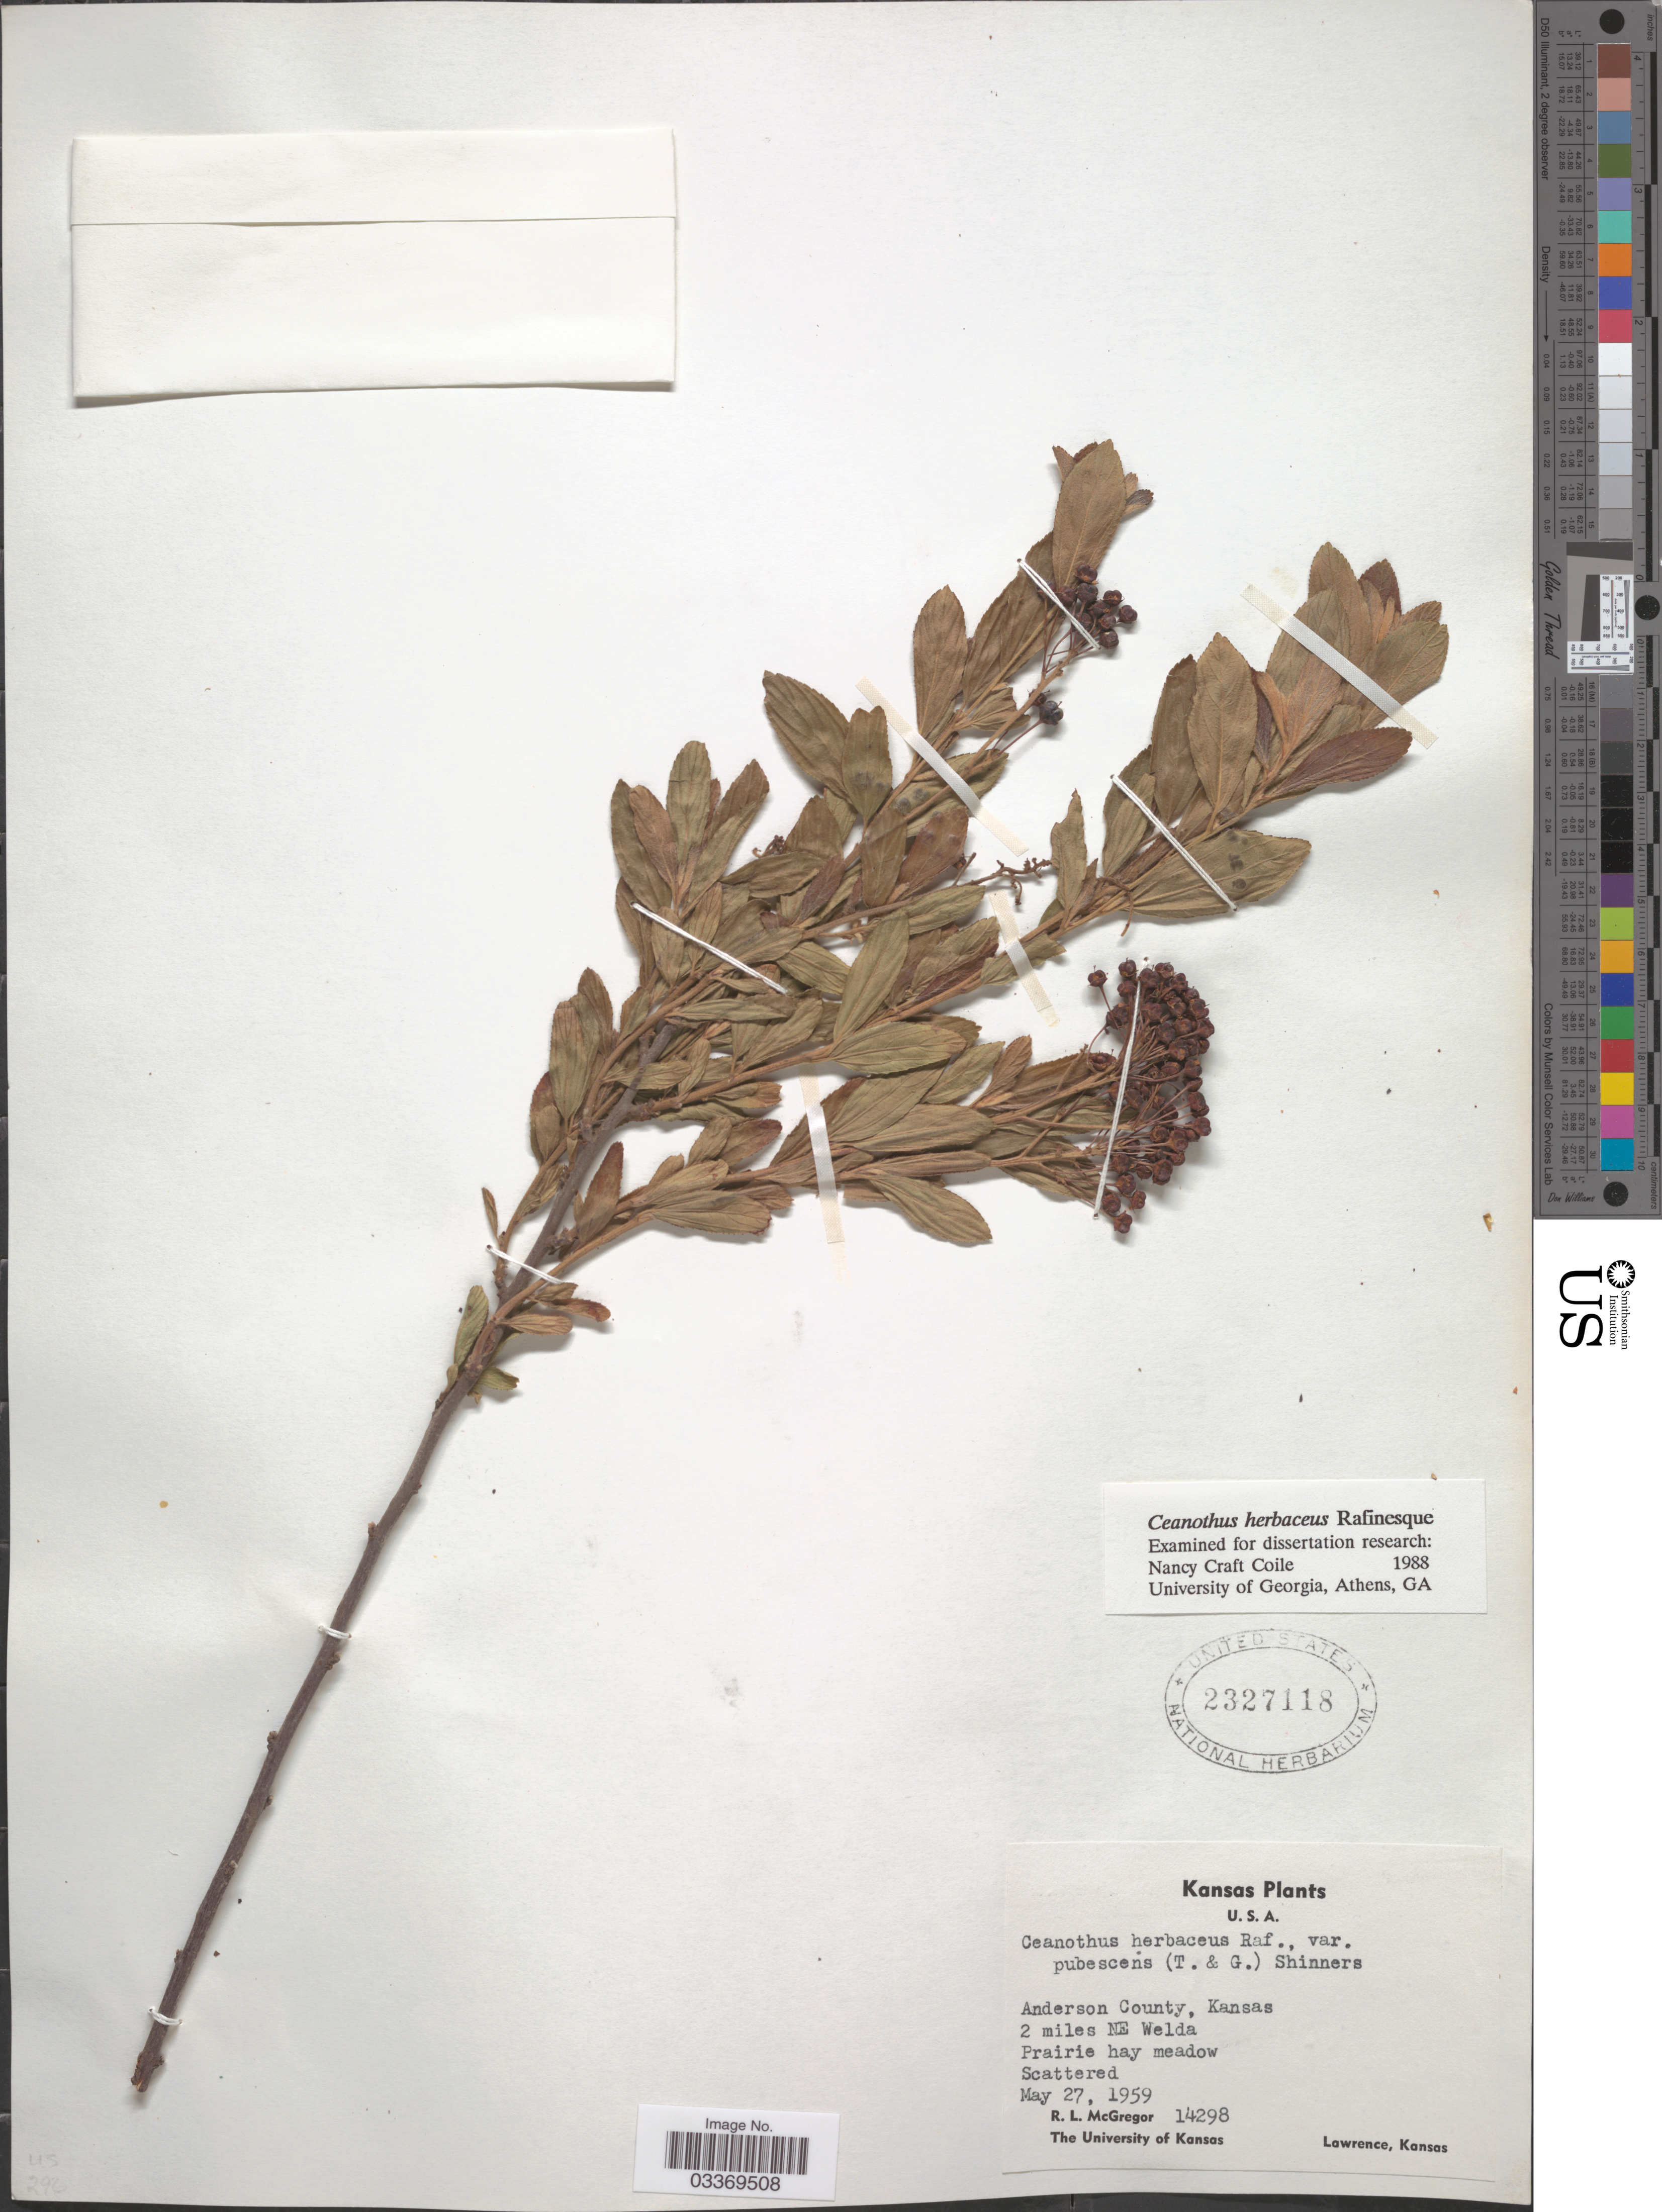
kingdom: Plantae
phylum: Tracheophyta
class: Magnoliopsida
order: Rosales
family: Rhamnaceae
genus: Ceanothus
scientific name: Ceanothus ovatus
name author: Desf.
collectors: R. McGregor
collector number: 14298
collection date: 1959-05-27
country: United States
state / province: Kansas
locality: Anderson County. 2 miles NE Welda.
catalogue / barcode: US 2327118